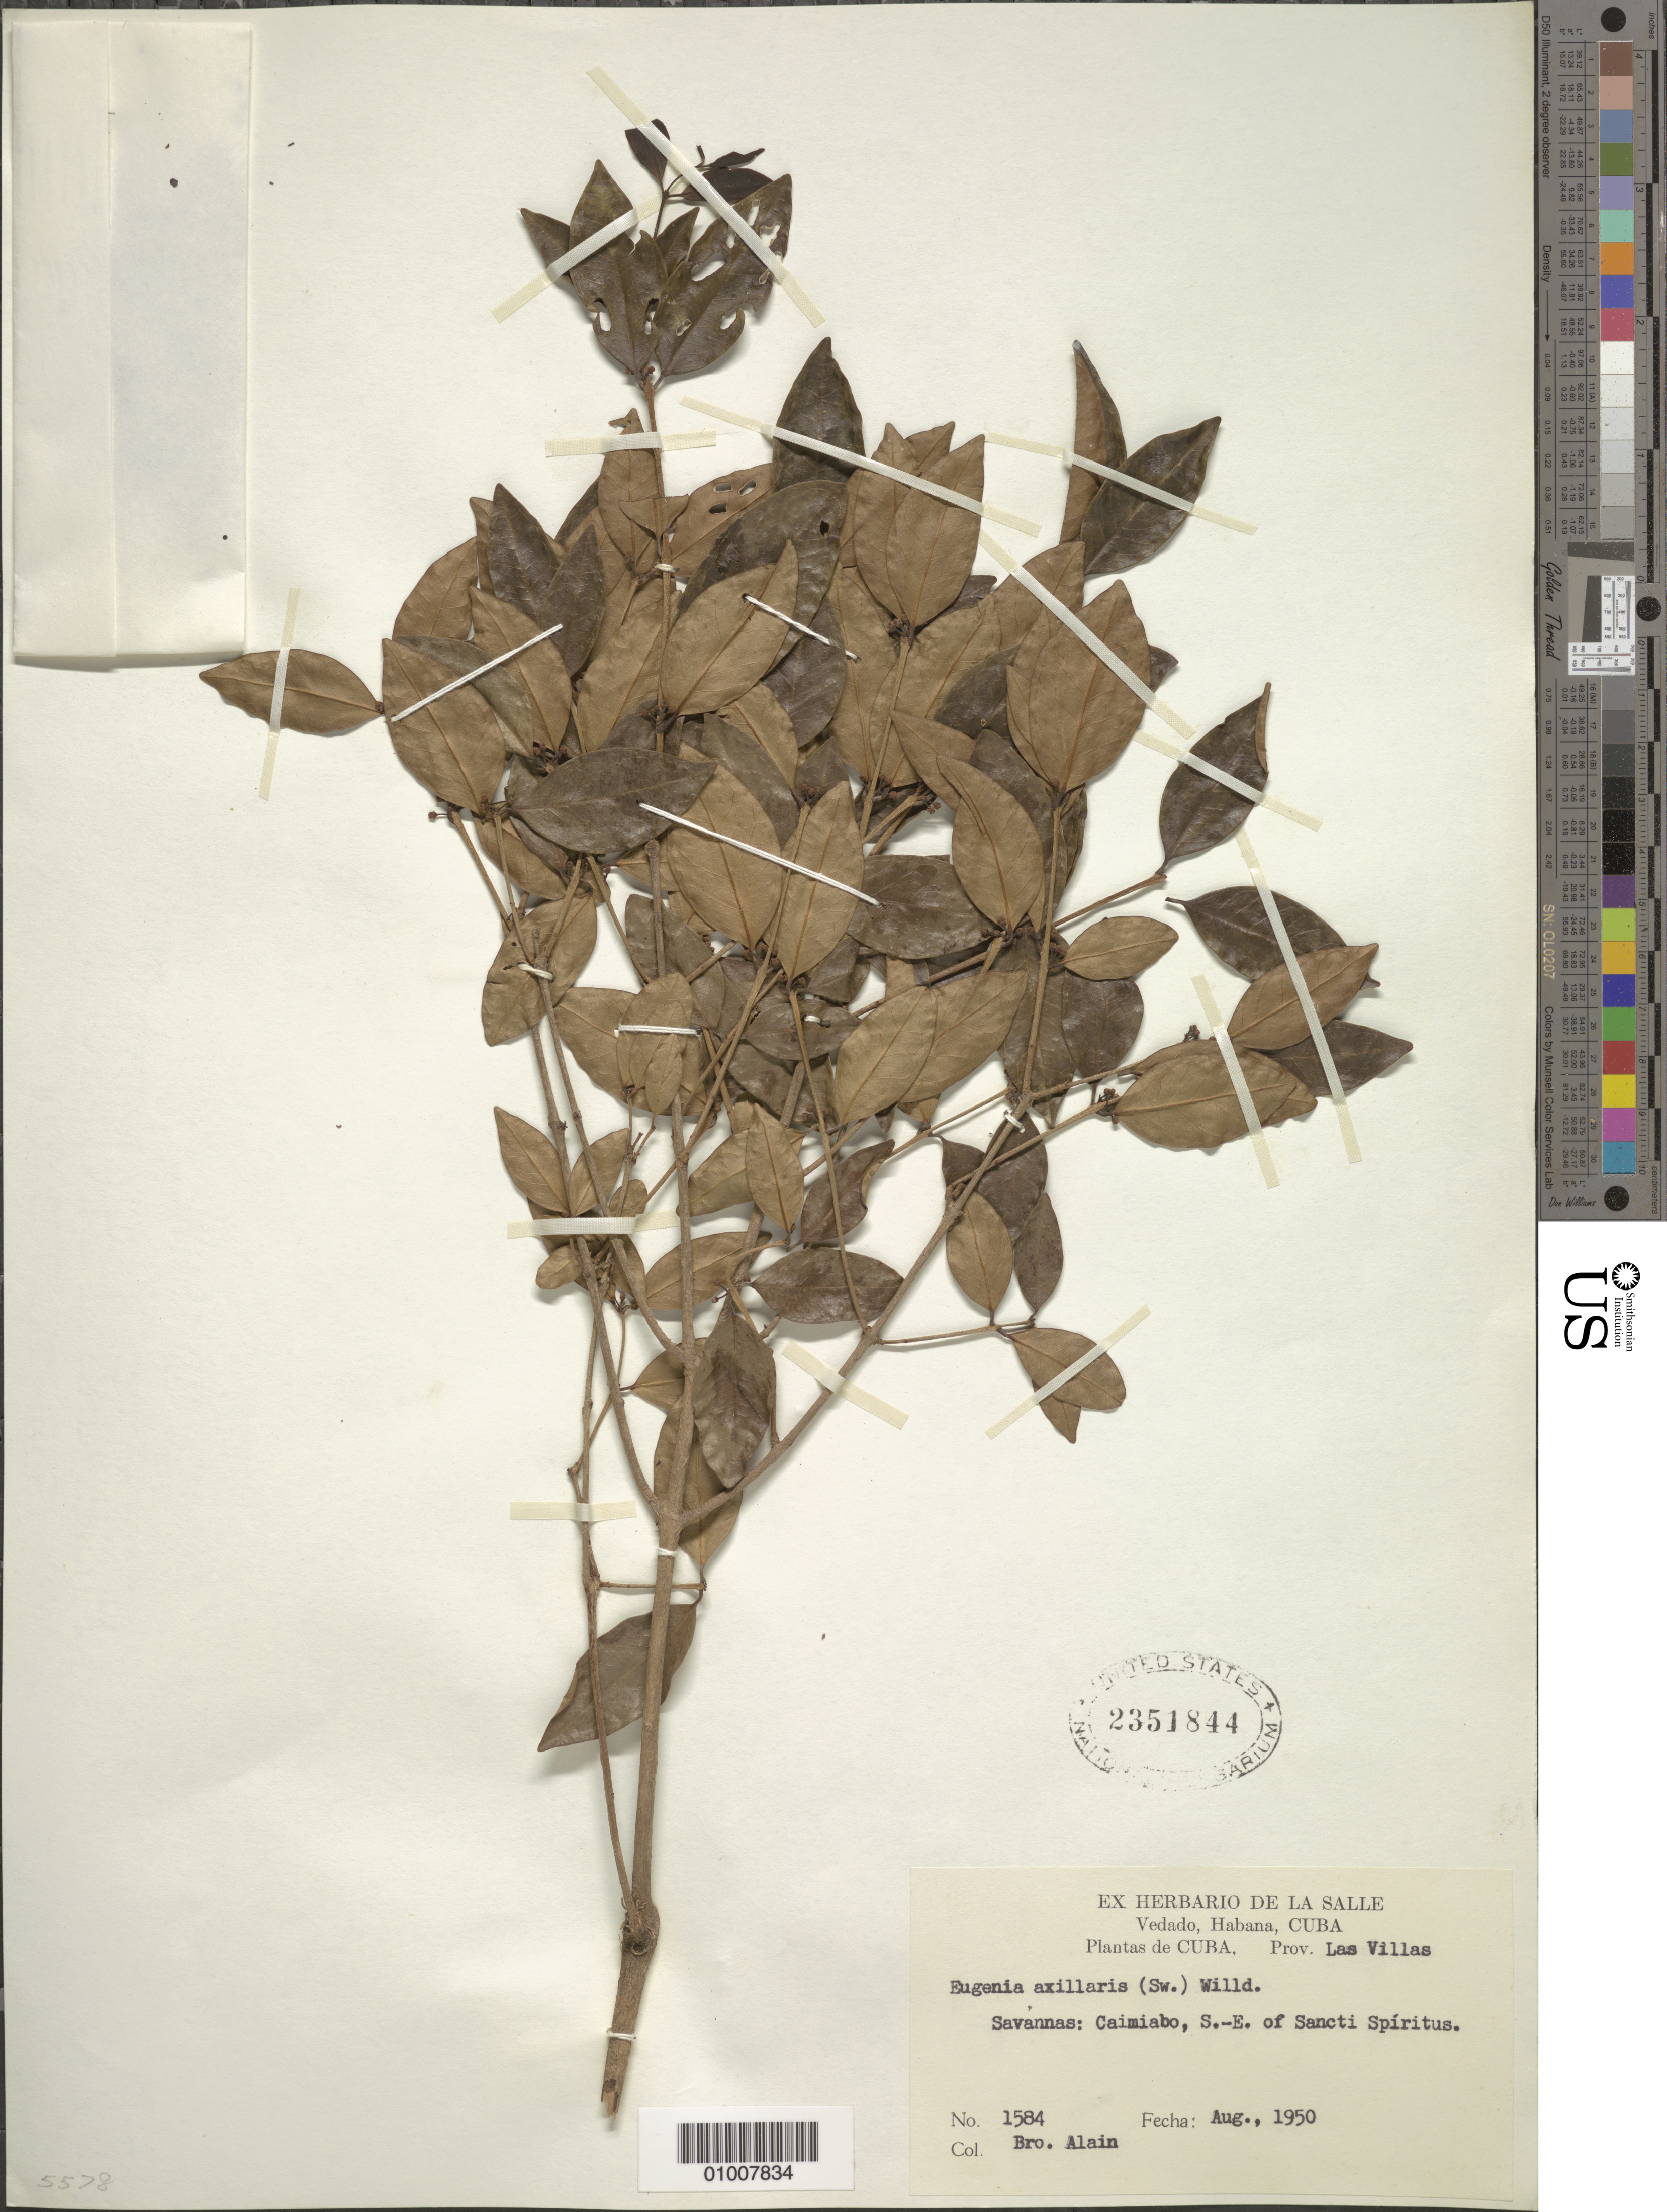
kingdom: Plantae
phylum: Tracheophyta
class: Magnoliopsida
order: Myrtales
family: Myrtaceae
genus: Eugenia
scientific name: Eugenia axillaris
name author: (Sw.) Willd.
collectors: A. H. Liogier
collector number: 1584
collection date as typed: Aug 1950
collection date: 1950-08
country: Cuba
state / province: Las Villas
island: Cuba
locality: Savannas: Caimiabo, S -E of Sancti Spiritus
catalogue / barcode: US 2351844